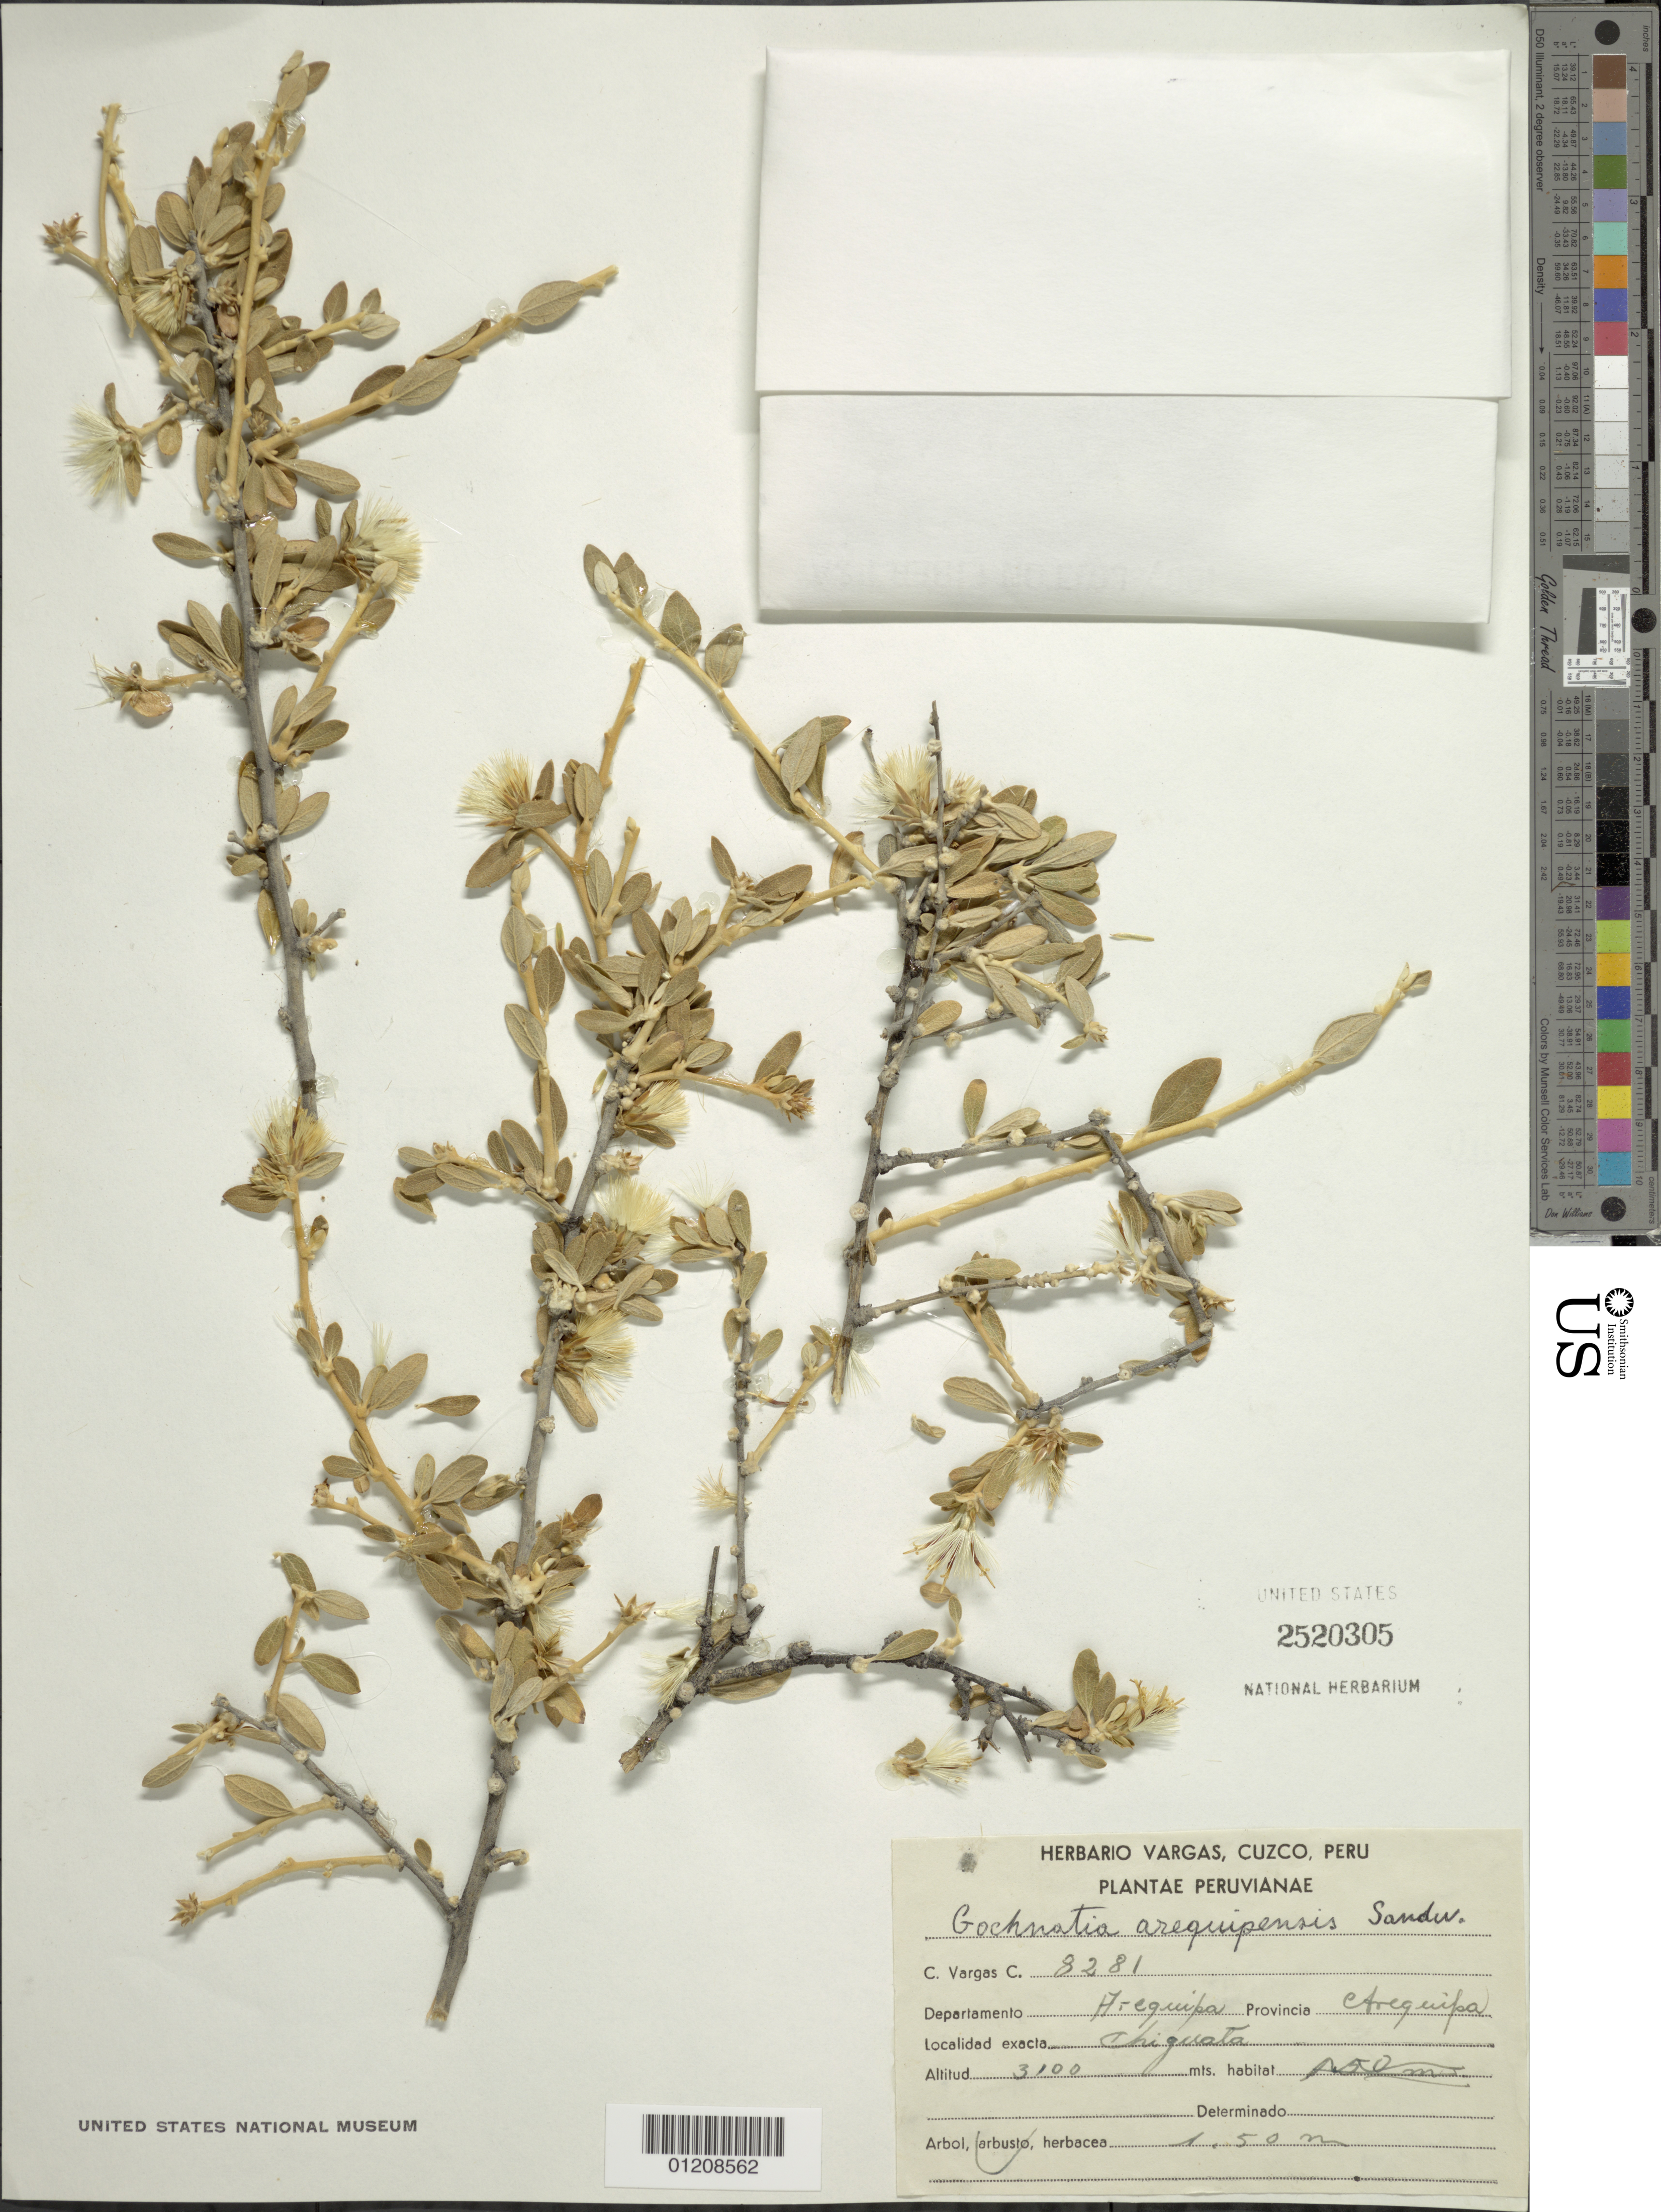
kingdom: Plantae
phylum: Tracheophyta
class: Magnoliopsida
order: Asterales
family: Asteraceae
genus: Gochnatia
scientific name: Gochnatia arequipensis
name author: Sandwith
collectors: C. Vargas Calderón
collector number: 8281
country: Peru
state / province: Arequipa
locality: Arequipa Prov., Chiquata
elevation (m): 3100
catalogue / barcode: US 2520305